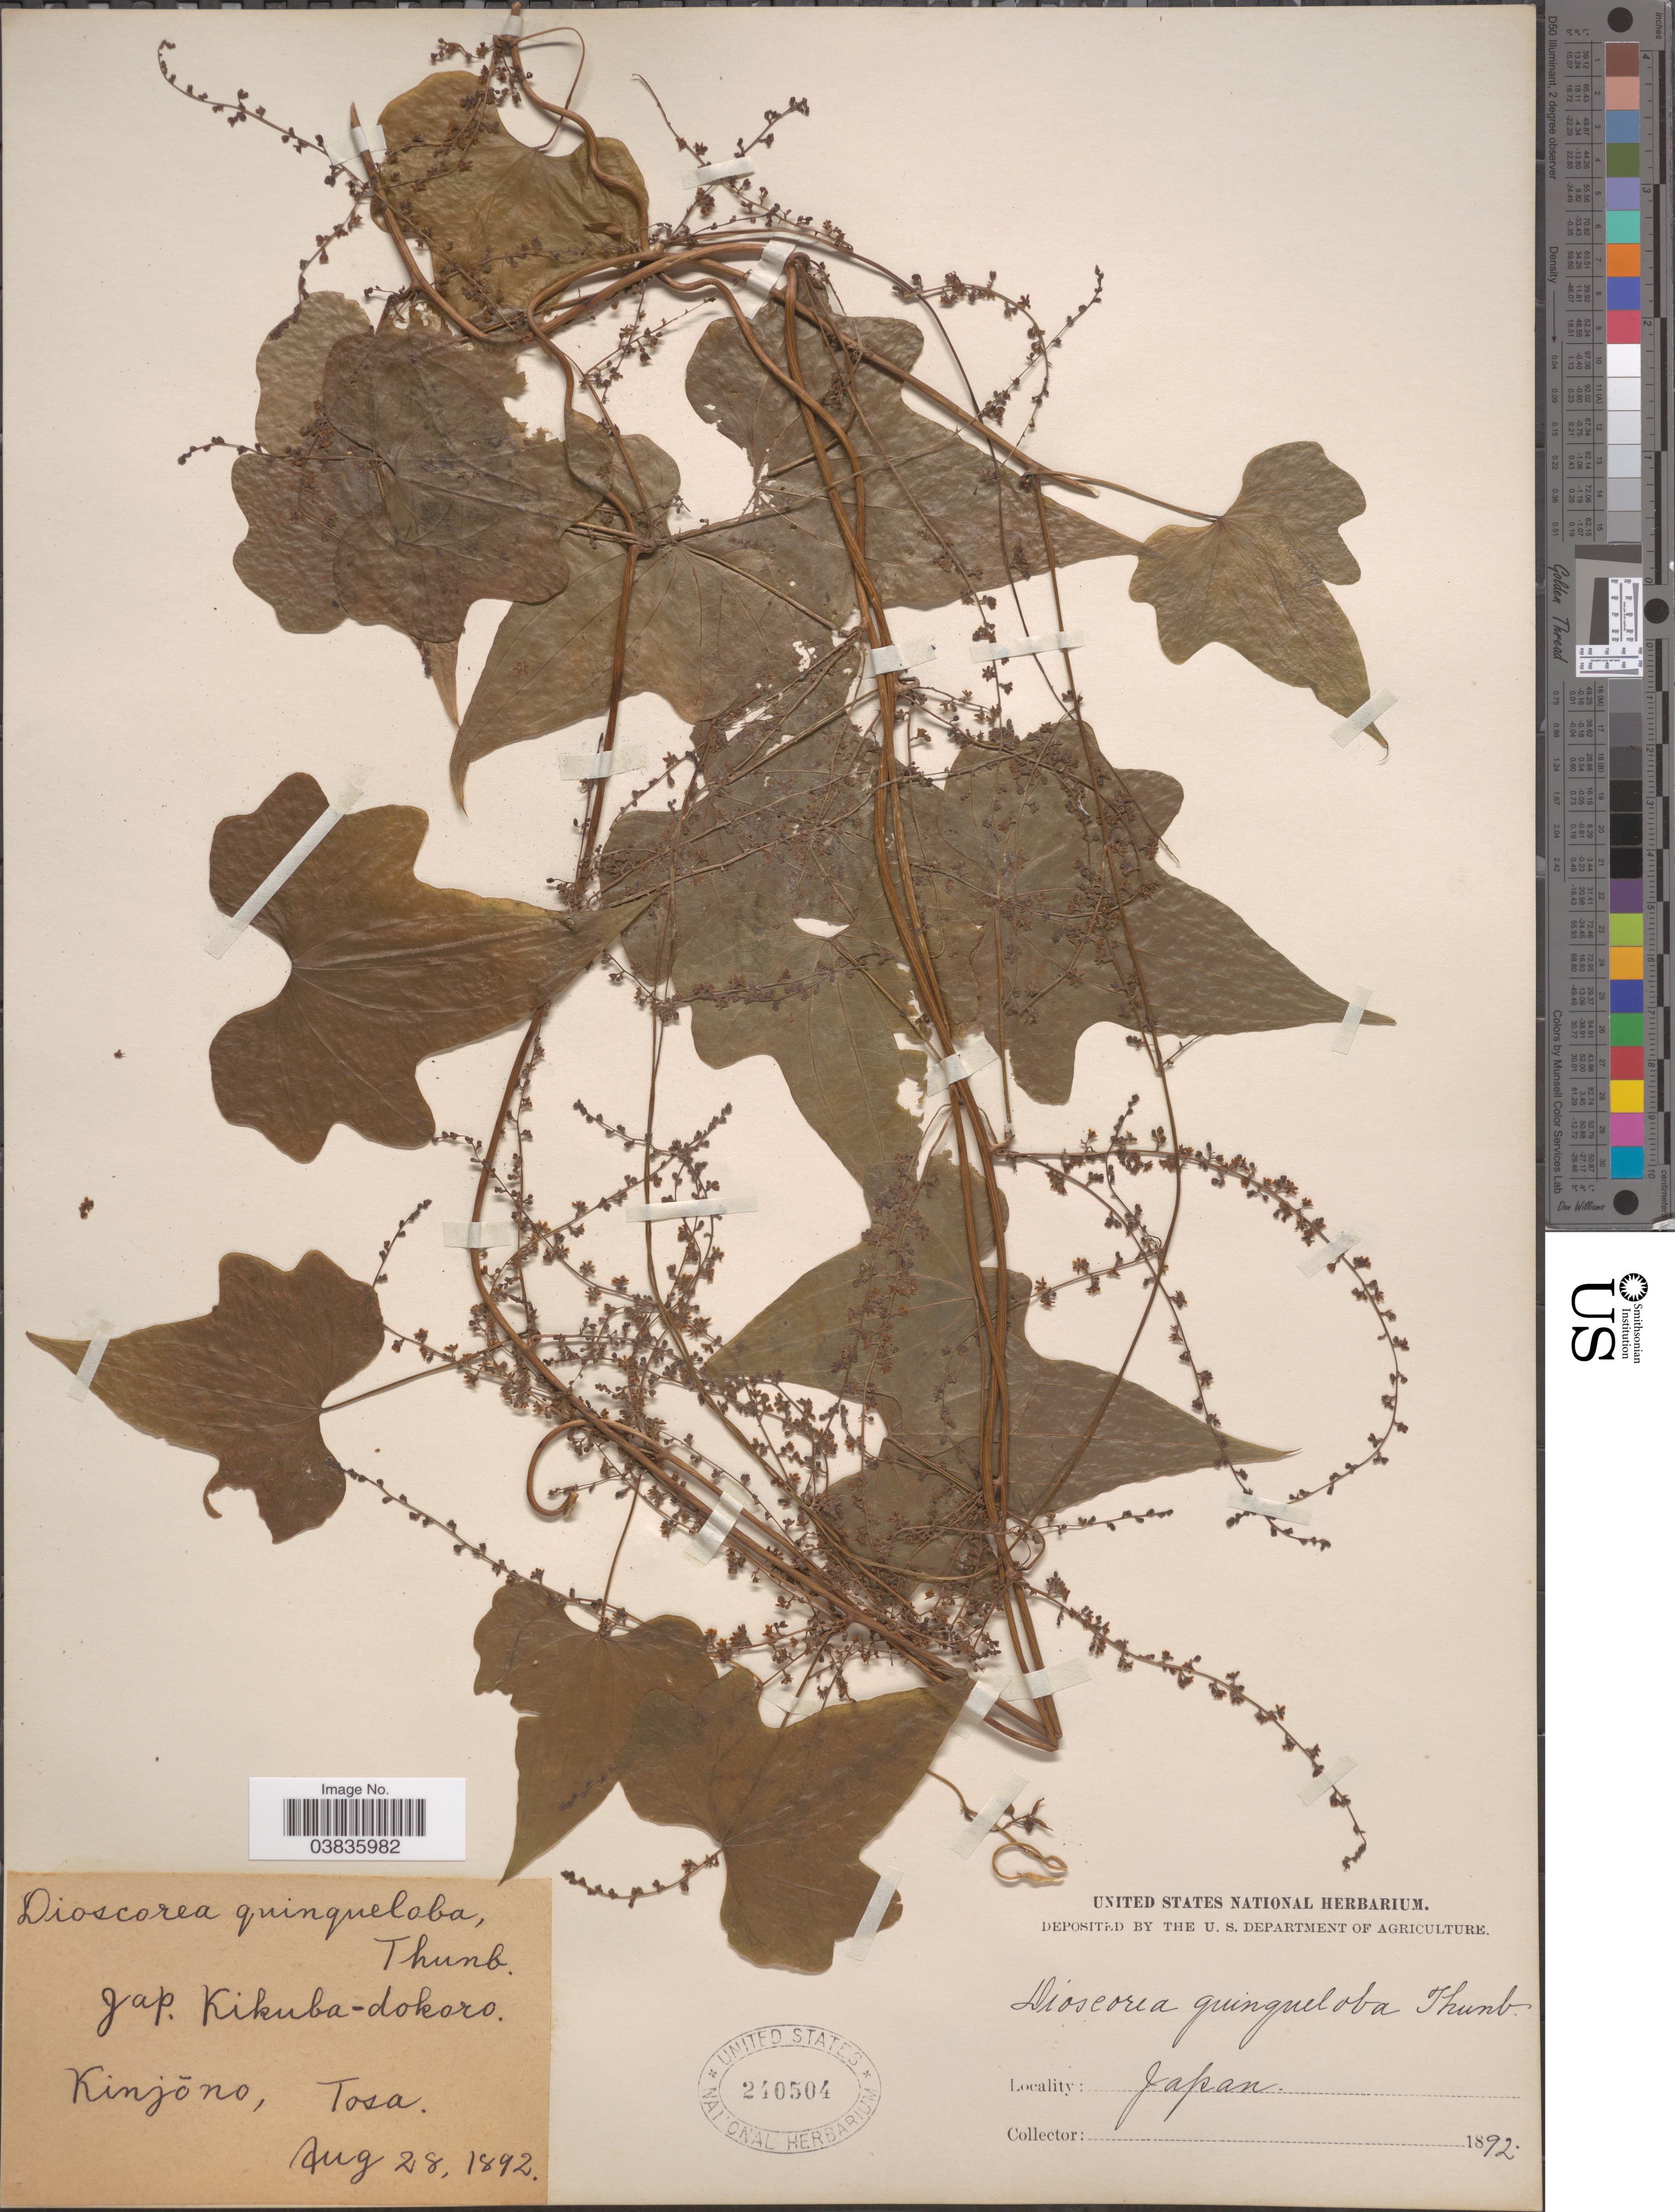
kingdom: Plantae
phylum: Tracheophyta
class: Liliopsida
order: Dioscoreales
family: Dioscoreaceae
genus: Dioscorea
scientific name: Dioscorea quinqueloba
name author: Thunb.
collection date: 1892-08-28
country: Japan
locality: Kinjono, Tosa.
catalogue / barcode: US 240504